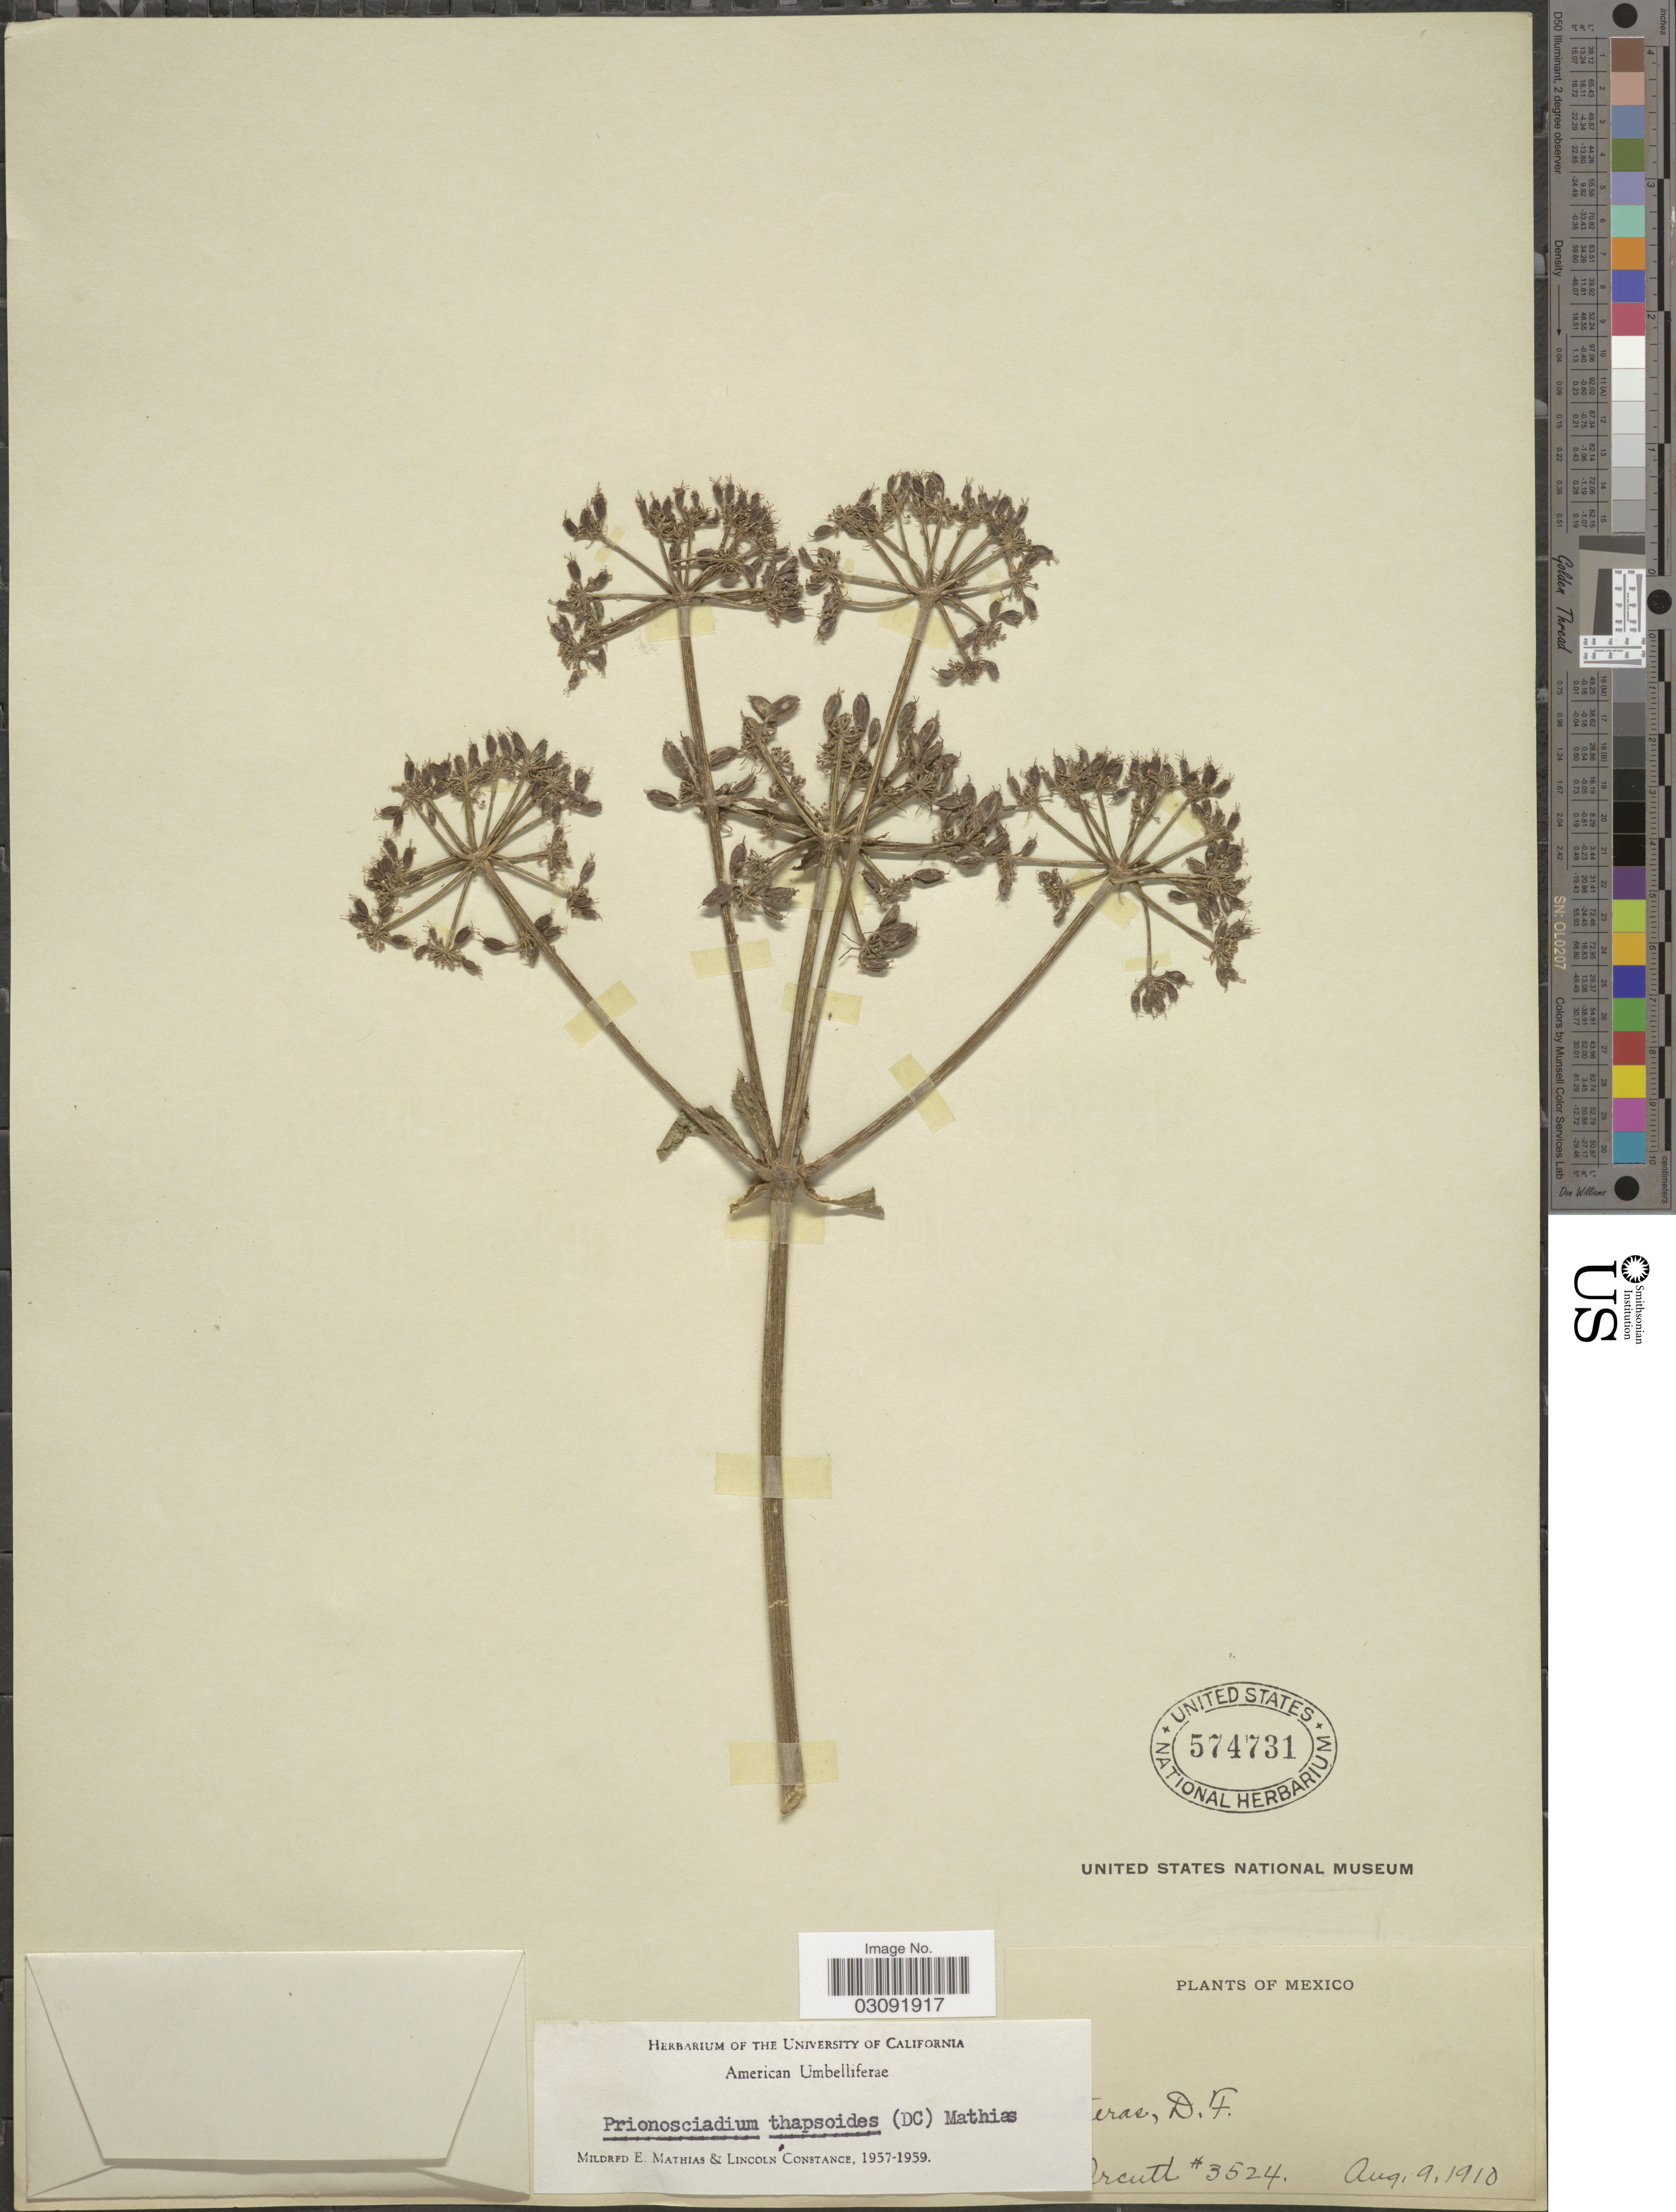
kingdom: Plantae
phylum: Tracheophyta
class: Magnoliopsida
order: Apiales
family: Apiaceae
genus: Prionosciadium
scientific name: Prionosciadium thapsoides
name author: (DC.)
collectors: -- Orcutt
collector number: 3524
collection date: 1910-08-09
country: Mexico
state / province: Distrito Federal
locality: [illegible text]eras, D.F.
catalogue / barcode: US 574731